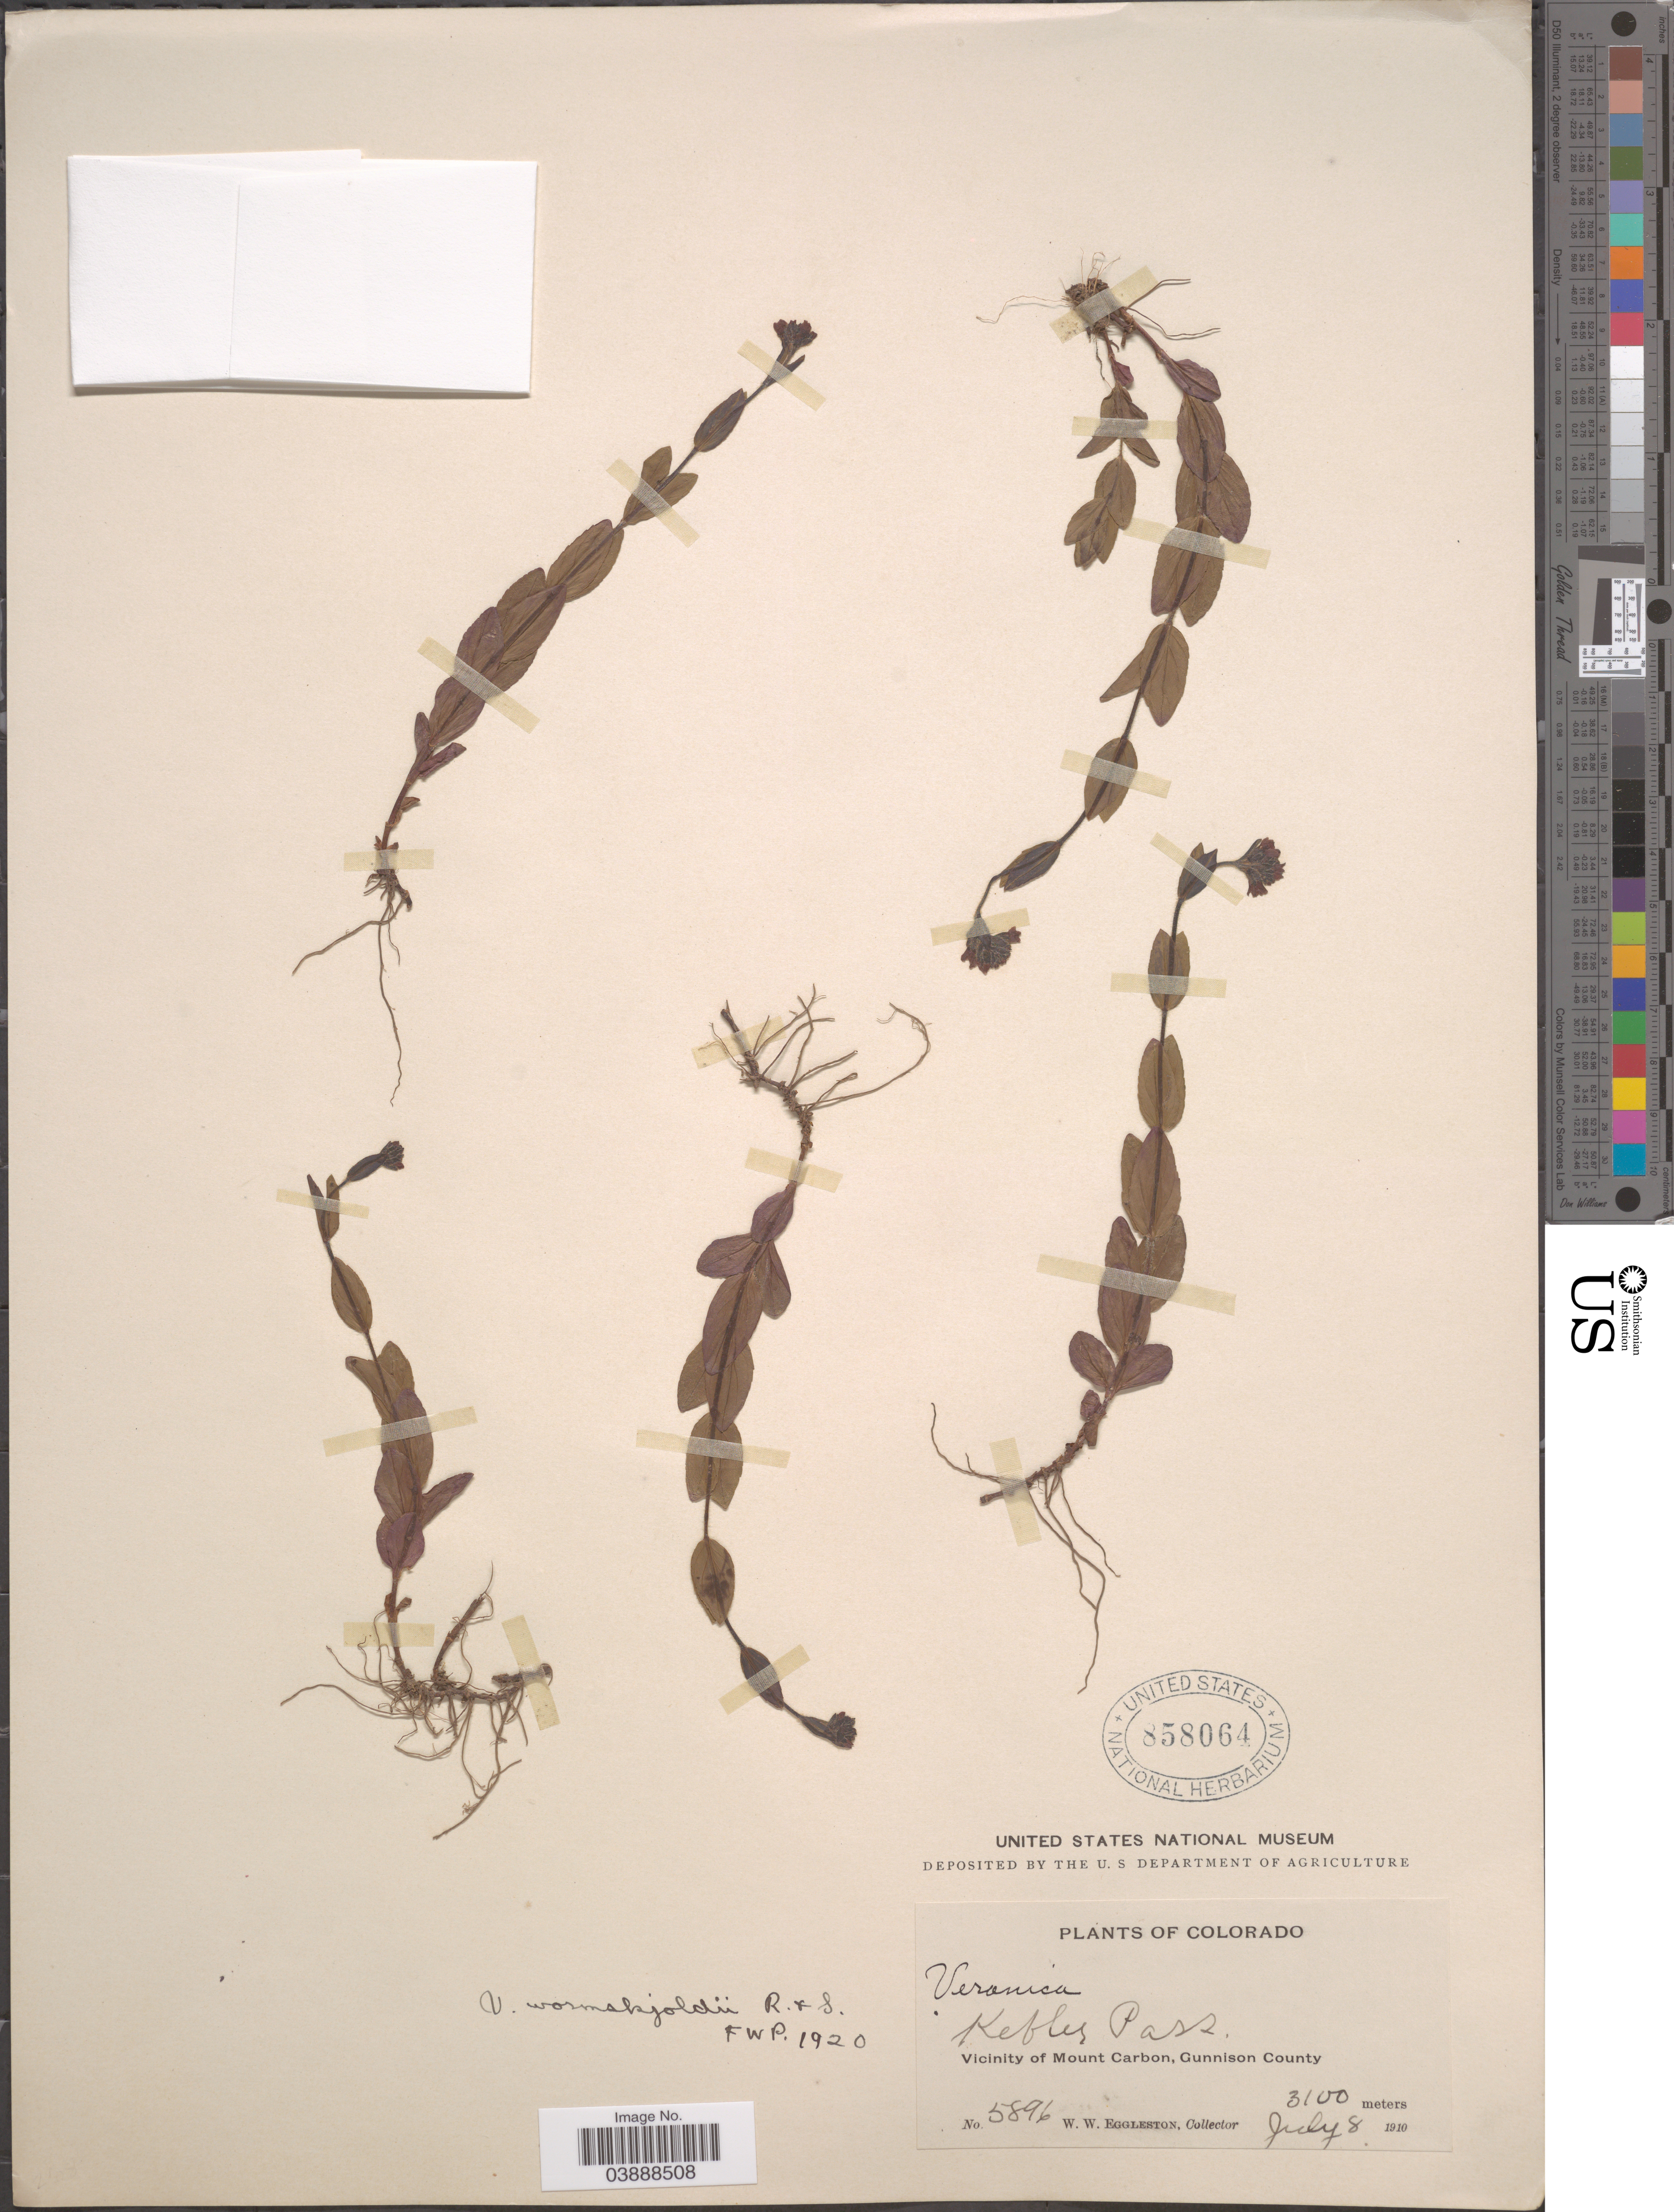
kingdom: Plantae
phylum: Tracheophyta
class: Magnoliopsida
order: Lamiales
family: Plantaginaceae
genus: Veronica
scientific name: Veronica wormskjoldii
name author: Roem. & Schult.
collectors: W. W. Eggleston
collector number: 5896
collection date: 1910-07-08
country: United States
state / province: Colorado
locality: Kebler Pass. Vicinity of Mount Carbon, Gunnison County.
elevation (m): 3100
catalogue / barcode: US 858064